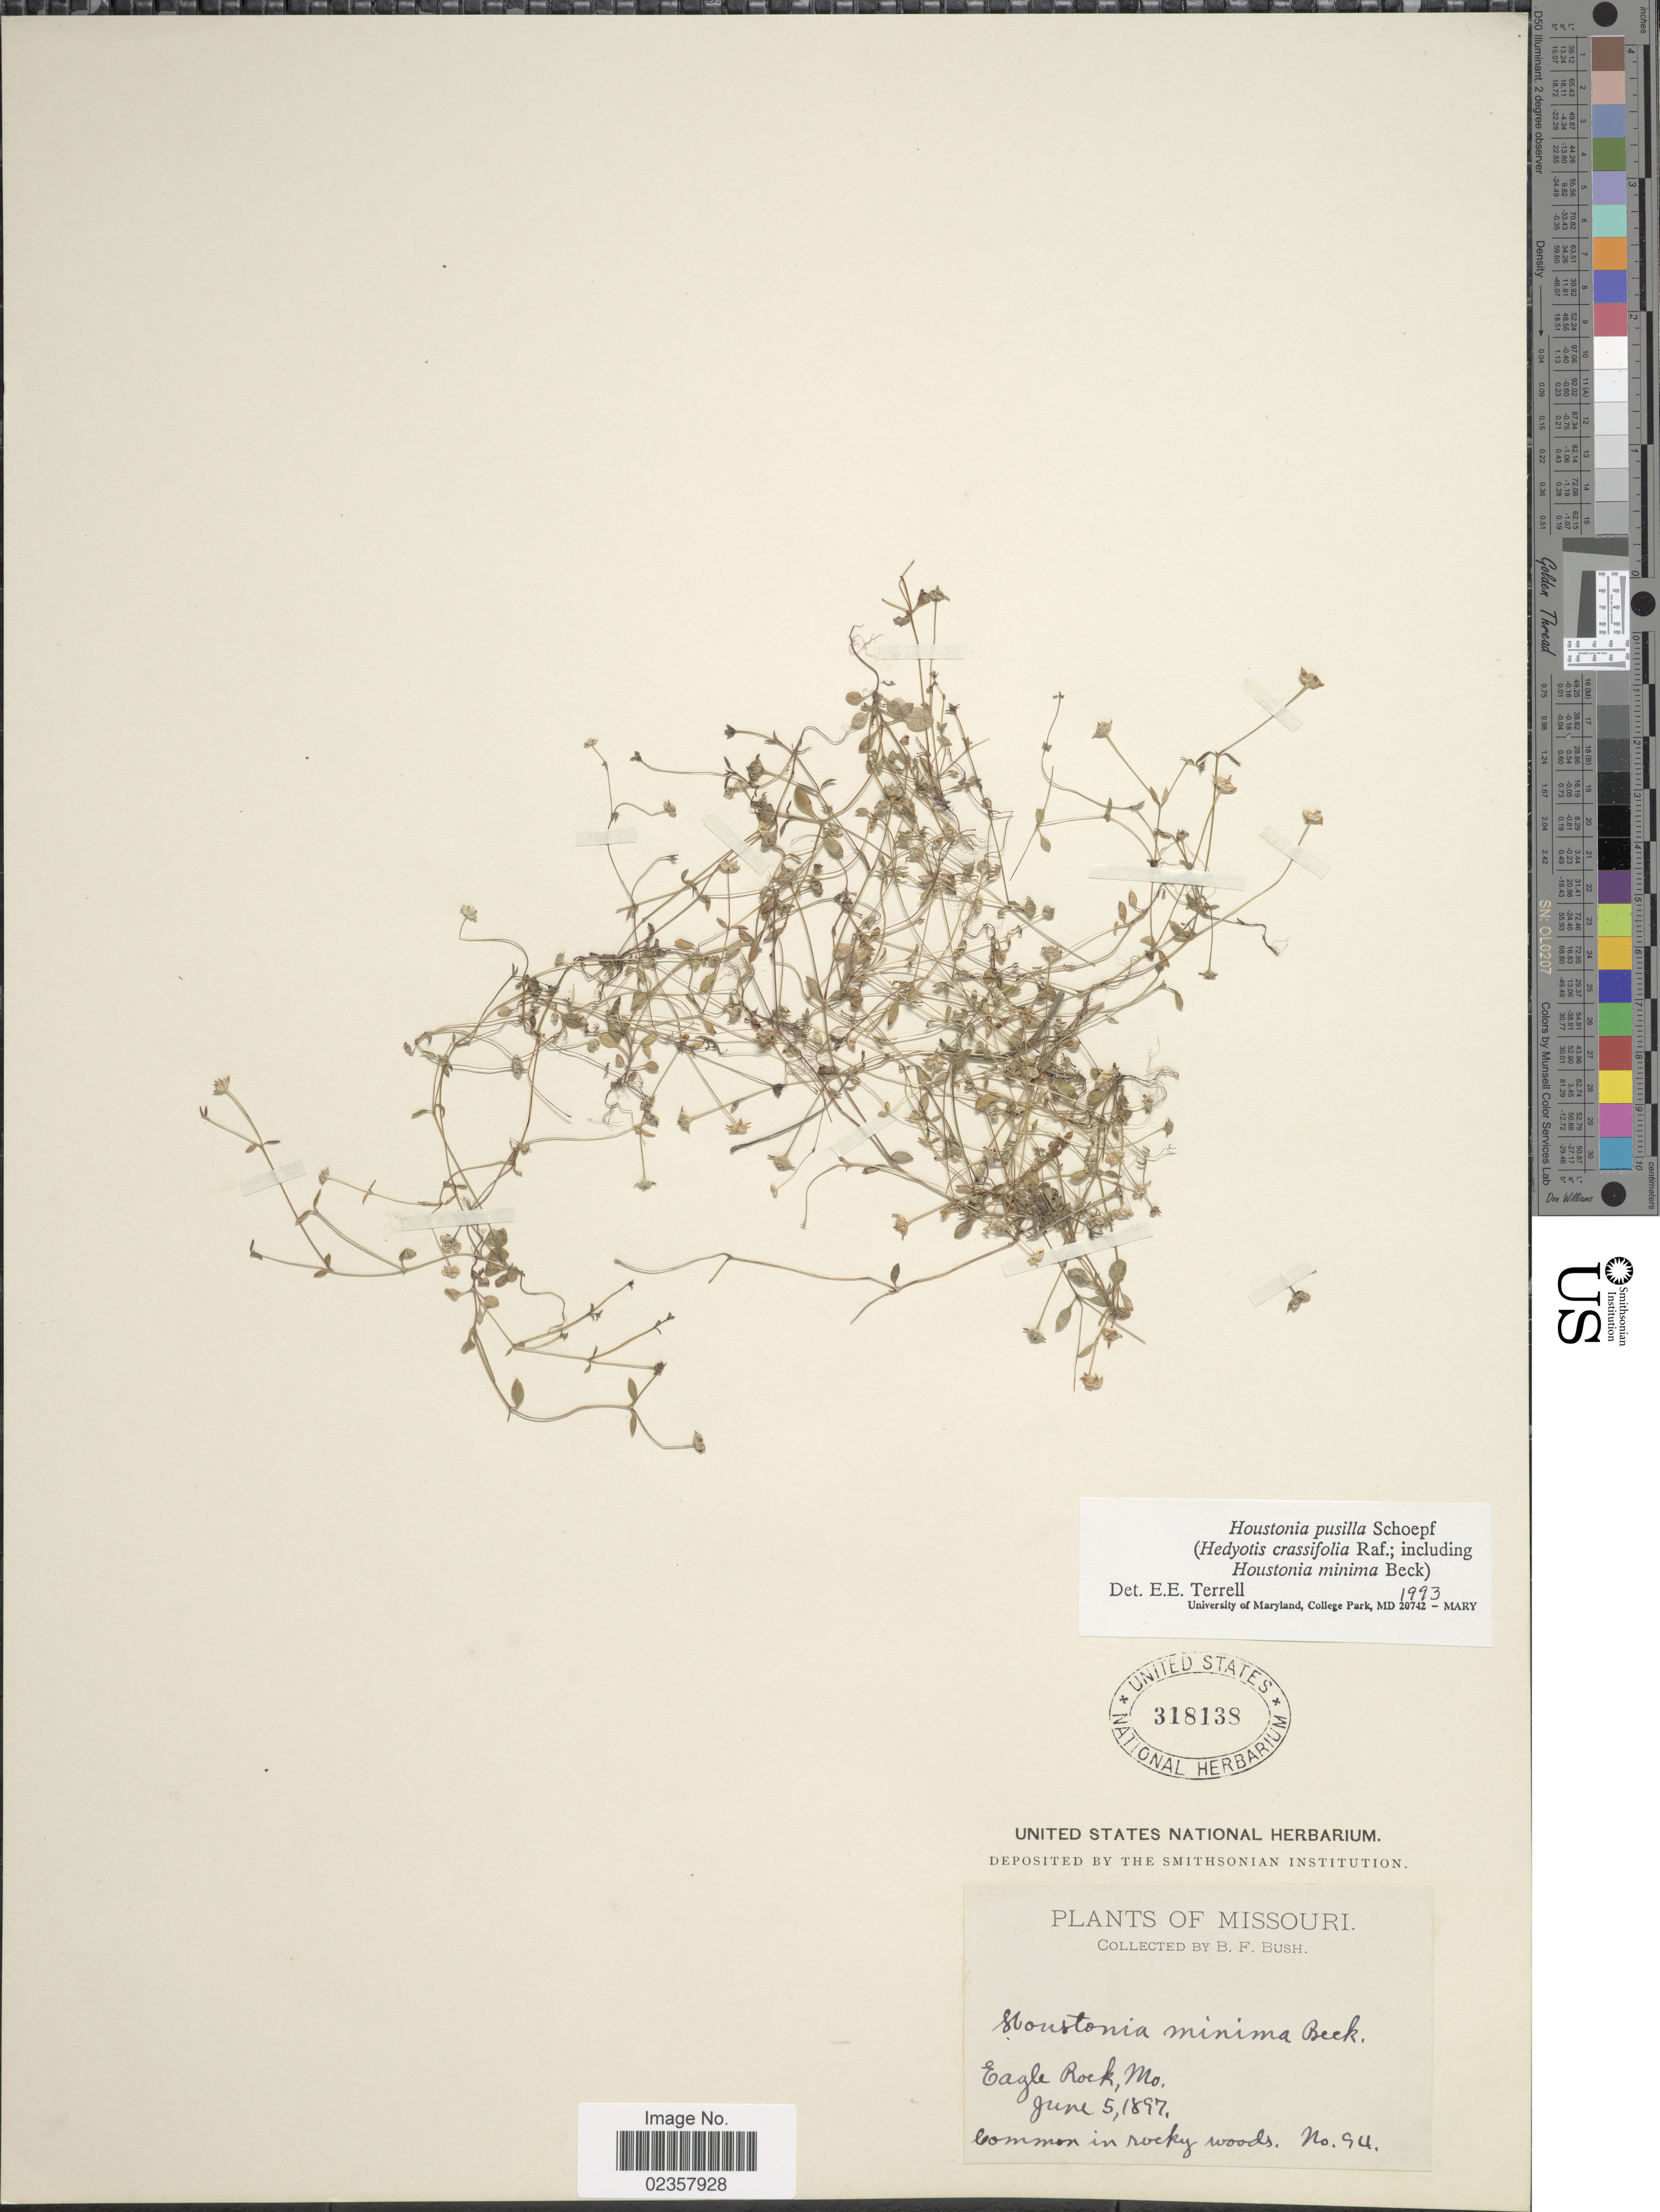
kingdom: Plantae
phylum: Tracheophyta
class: Magnoliopsida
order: Gentianales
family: Rubiaceae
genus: Houstonia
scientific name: Houstonia pusilla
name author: Schoepf.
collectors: B. F. Bush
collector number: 94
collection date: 1897-06-05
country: United States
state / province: Missouri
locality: Eagle Rock, Mo.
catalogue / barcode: US 318138